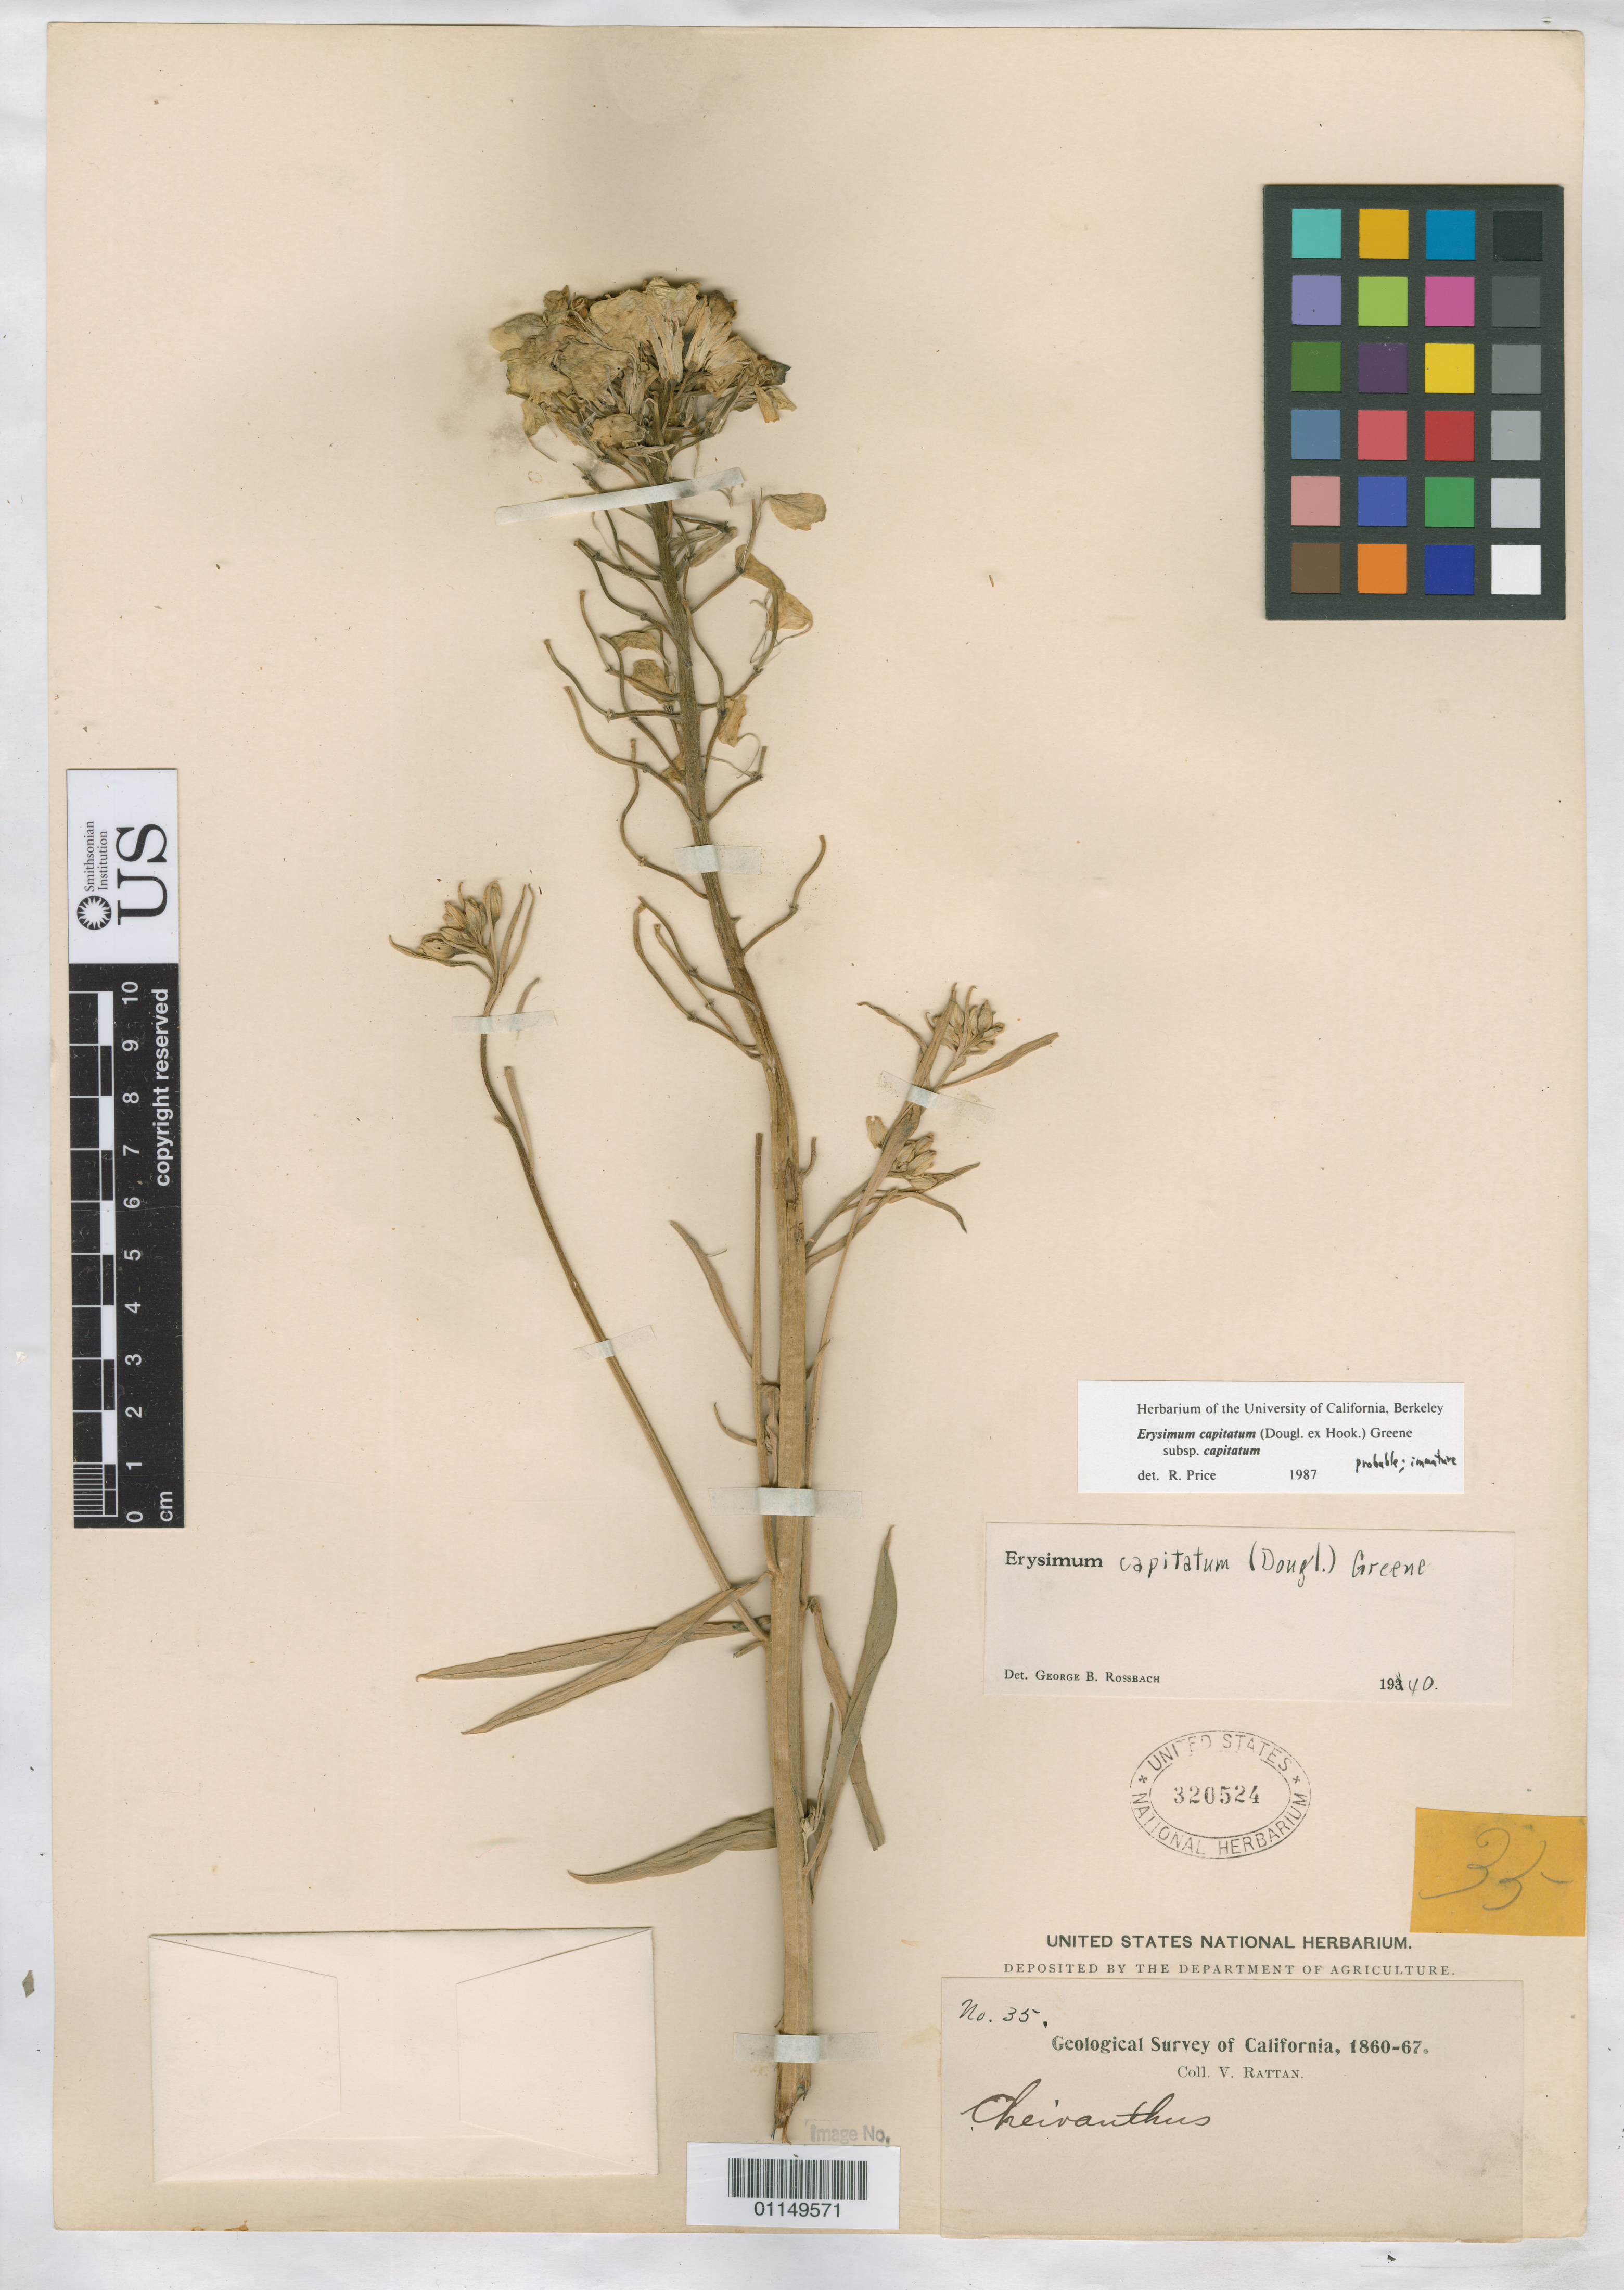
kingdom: Plantae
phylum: Tracheophyta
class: Magnoliopsida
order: Brassicales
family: Brassicaceae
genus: Erysimum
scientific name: Erysimum capitatum subsp. capitatum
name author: (Douglas ex Hook.) Greene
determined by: Price, R.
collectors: V. Rattan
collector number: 35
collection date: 1860/1867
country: United States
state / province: California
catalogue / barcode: US 320524